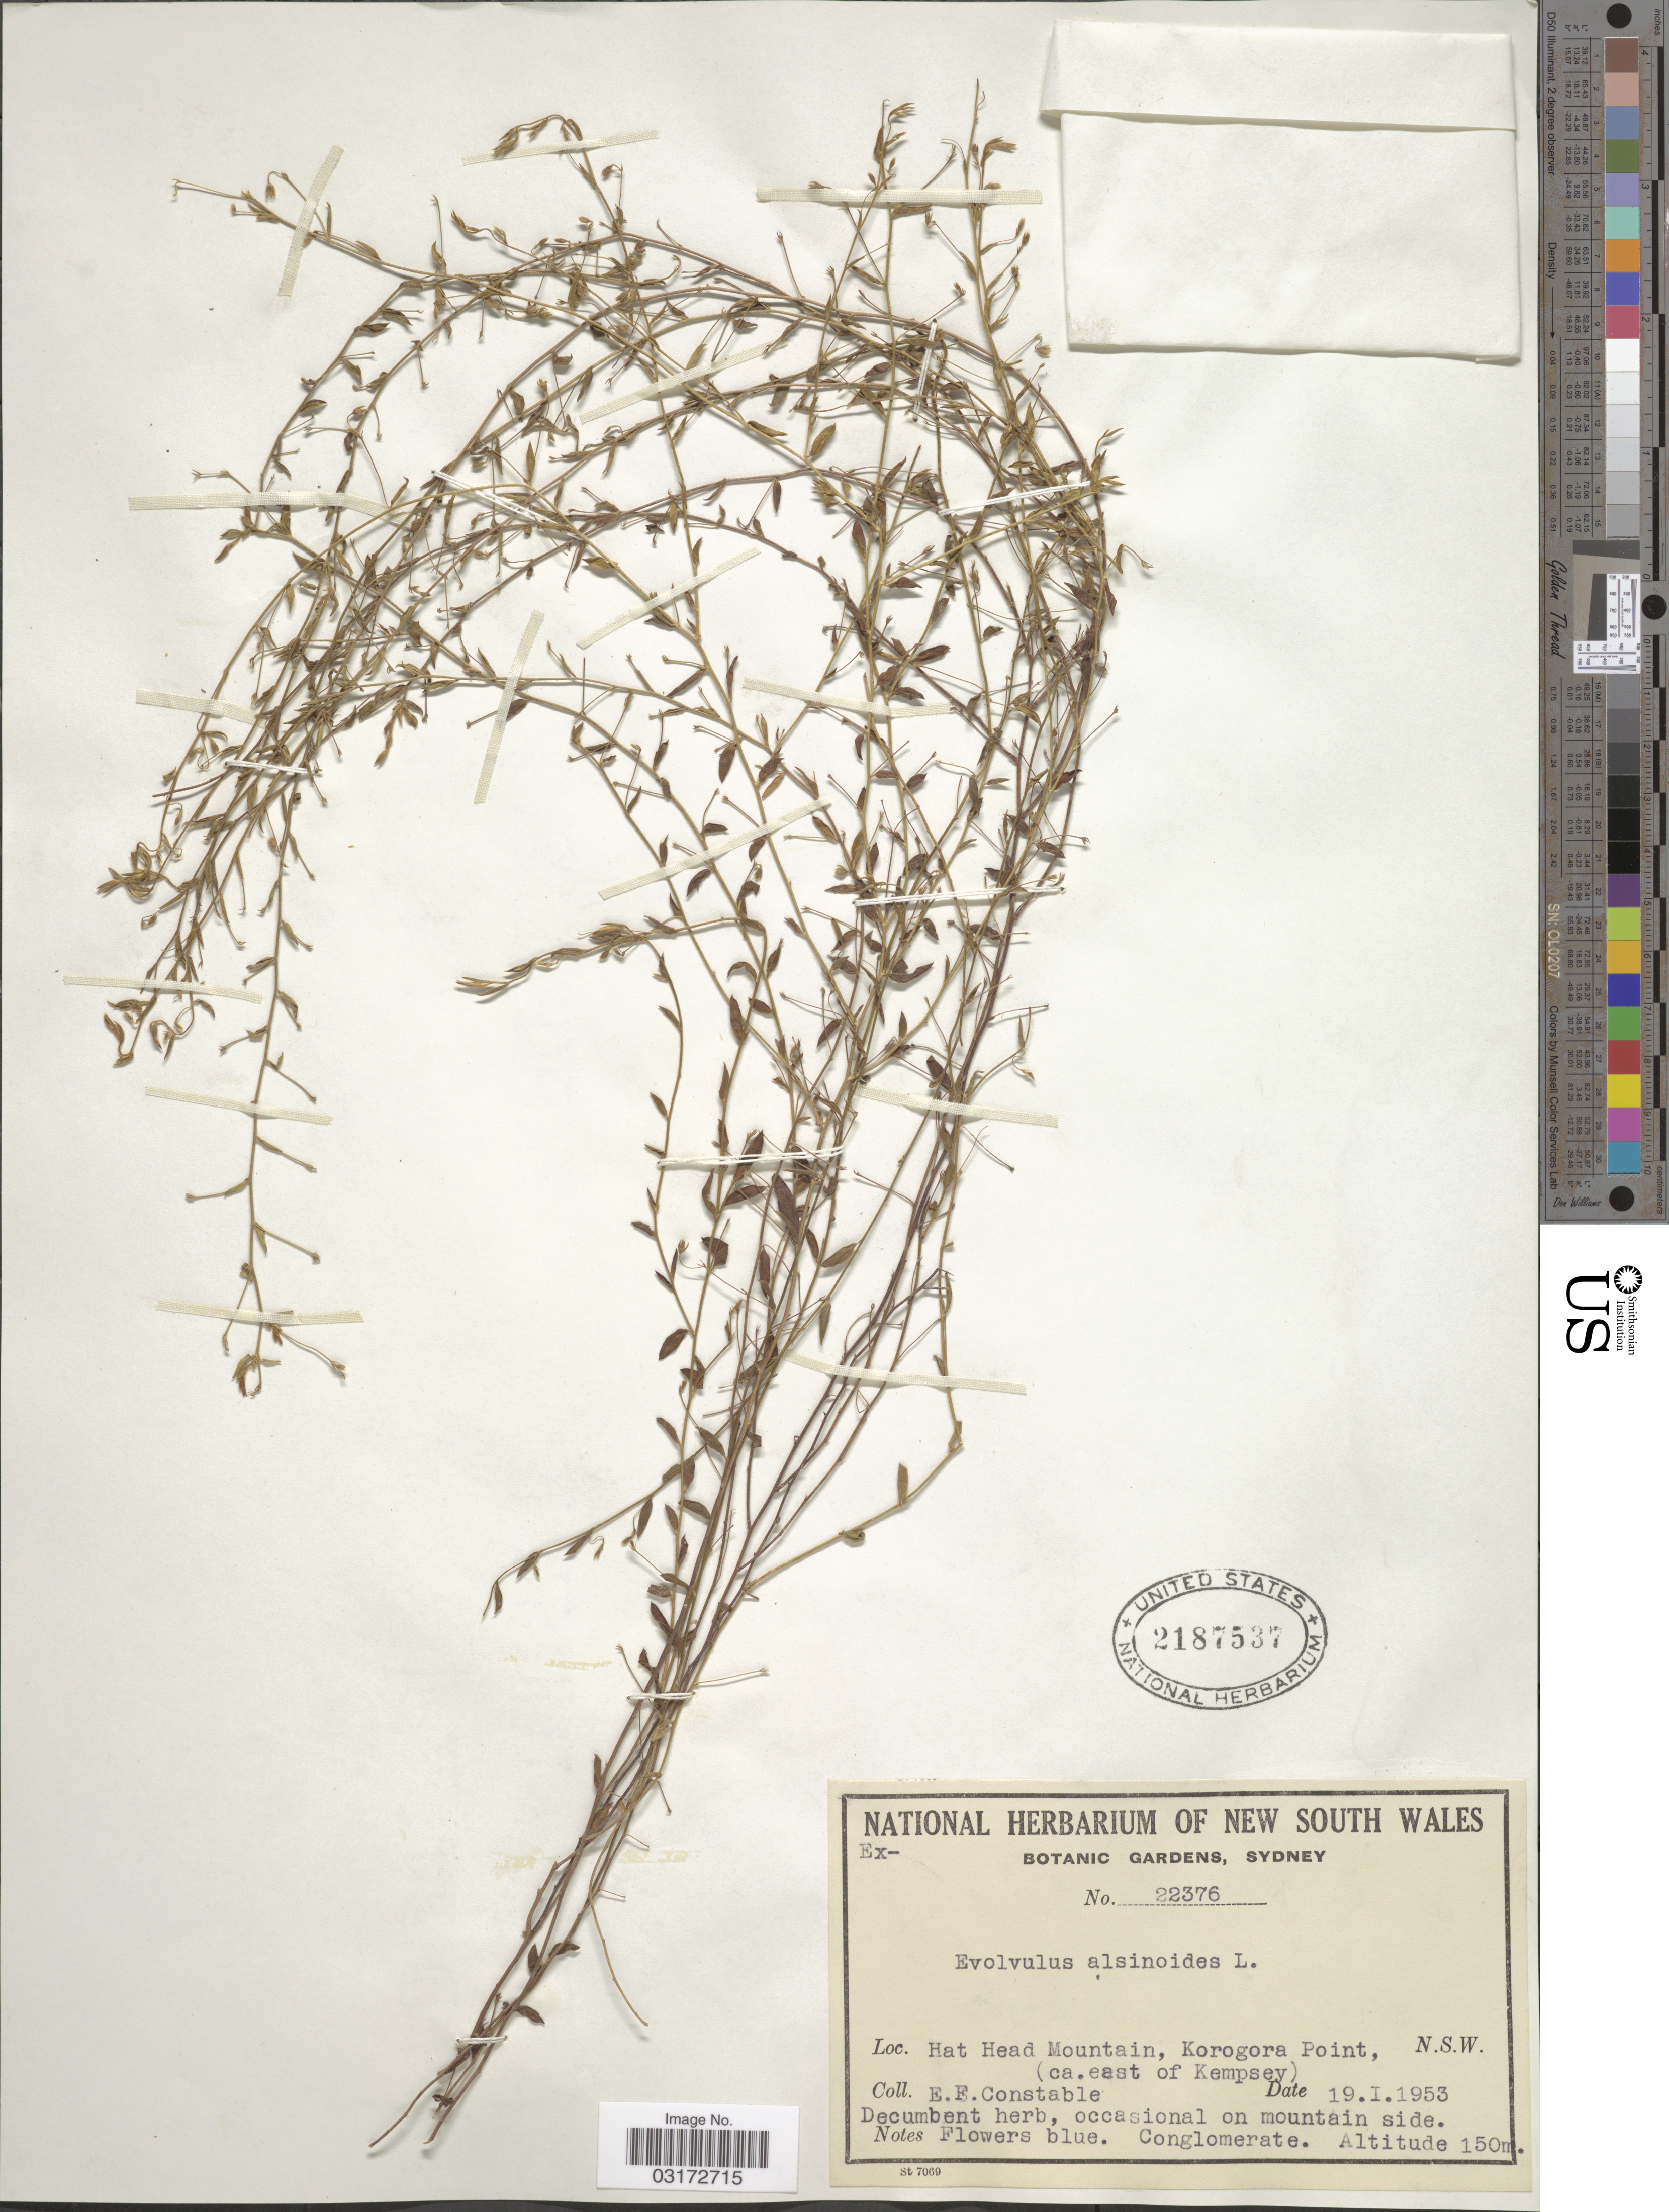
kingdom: Plantae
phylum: Tracheophyta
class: Magnoliopsida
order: Solanales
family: Convolvulaceae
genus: Evolvulus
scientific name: Evolvulus alsinoides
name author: (L.) L.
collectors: E. F. Constable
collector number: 22376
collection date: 1953-01-19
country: Australia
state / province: New South Wales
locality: Had Head Mountain, Korogora Point, N.S.W. (ca. east of Kempsey).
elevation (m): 150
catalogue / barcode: US 2187537